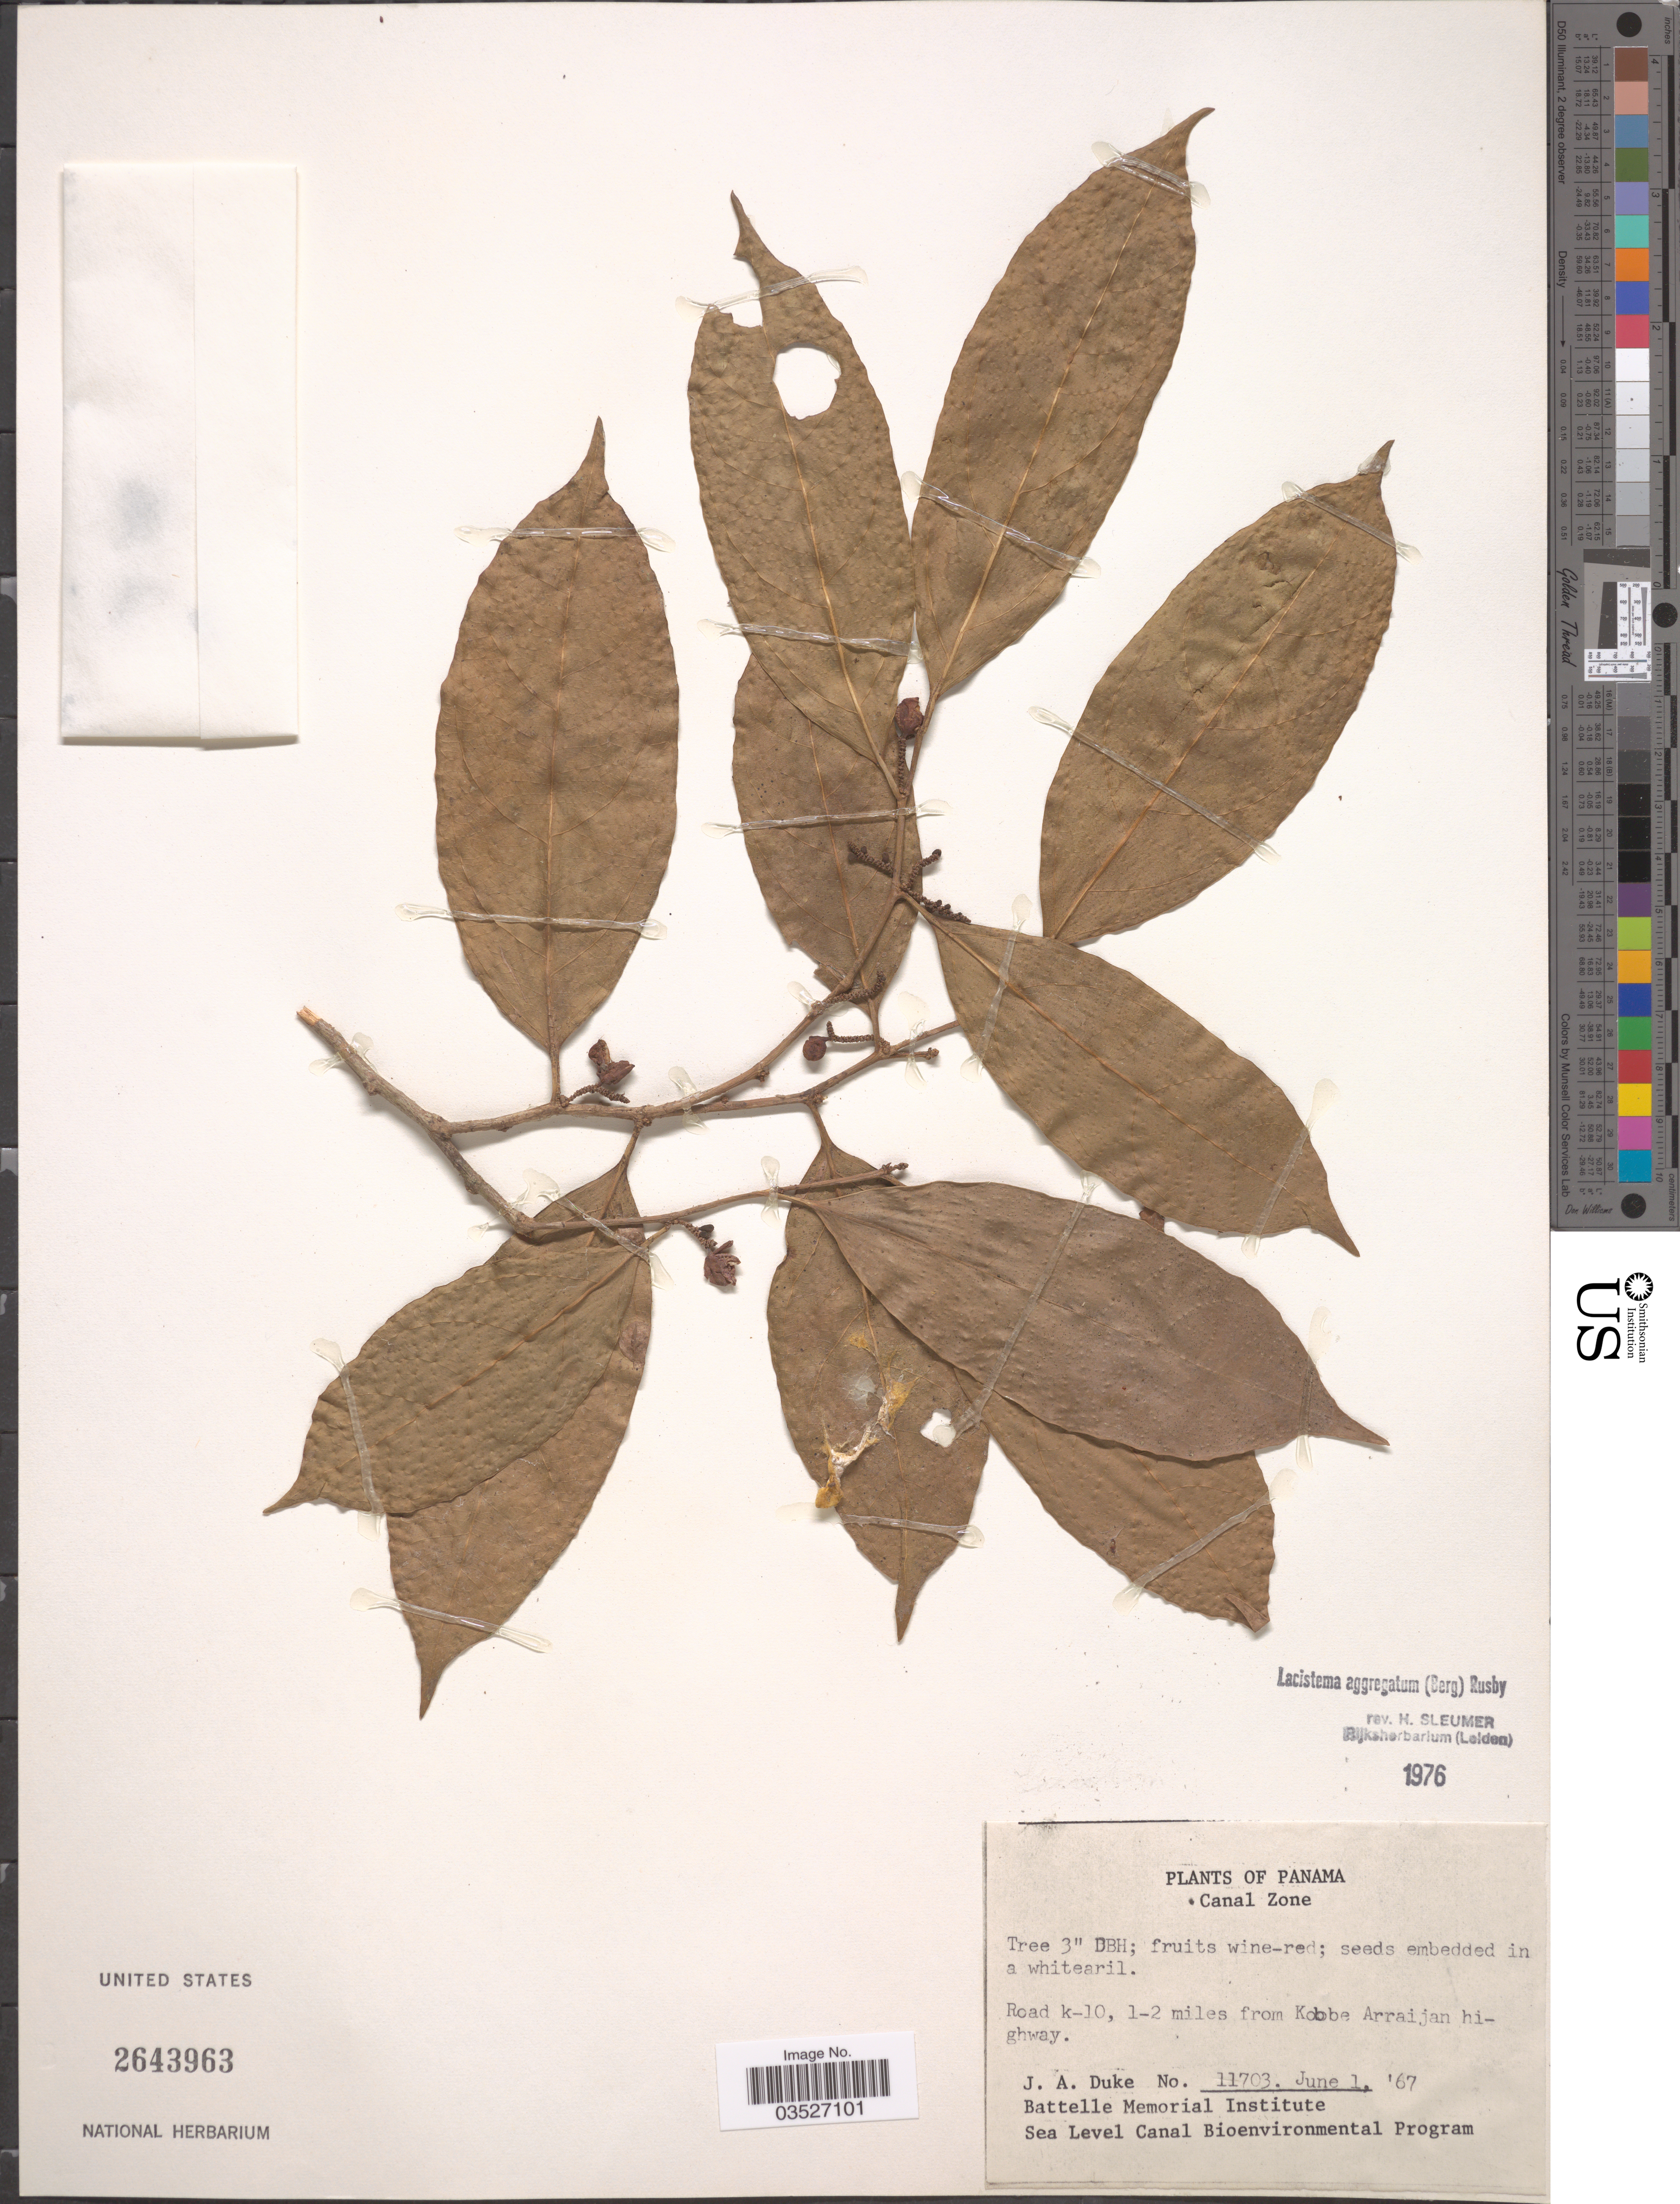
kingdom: Plantae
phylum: Tracheophyta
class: Magnoliopsida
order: Malpighiales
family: Lacistemataceae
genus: Lacistema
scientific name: Lacistema aggregatum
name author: (P.J. Bergius) Rusby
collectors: J. A. Duke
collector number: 11703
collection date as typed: Transcribed d/m/y: 1/6/67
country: Panama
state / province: Colón / Panamá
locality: Canal Zone. Road k-10, 1-2 miles from Kobbe Arraijan highway.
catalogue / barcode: US 2643963